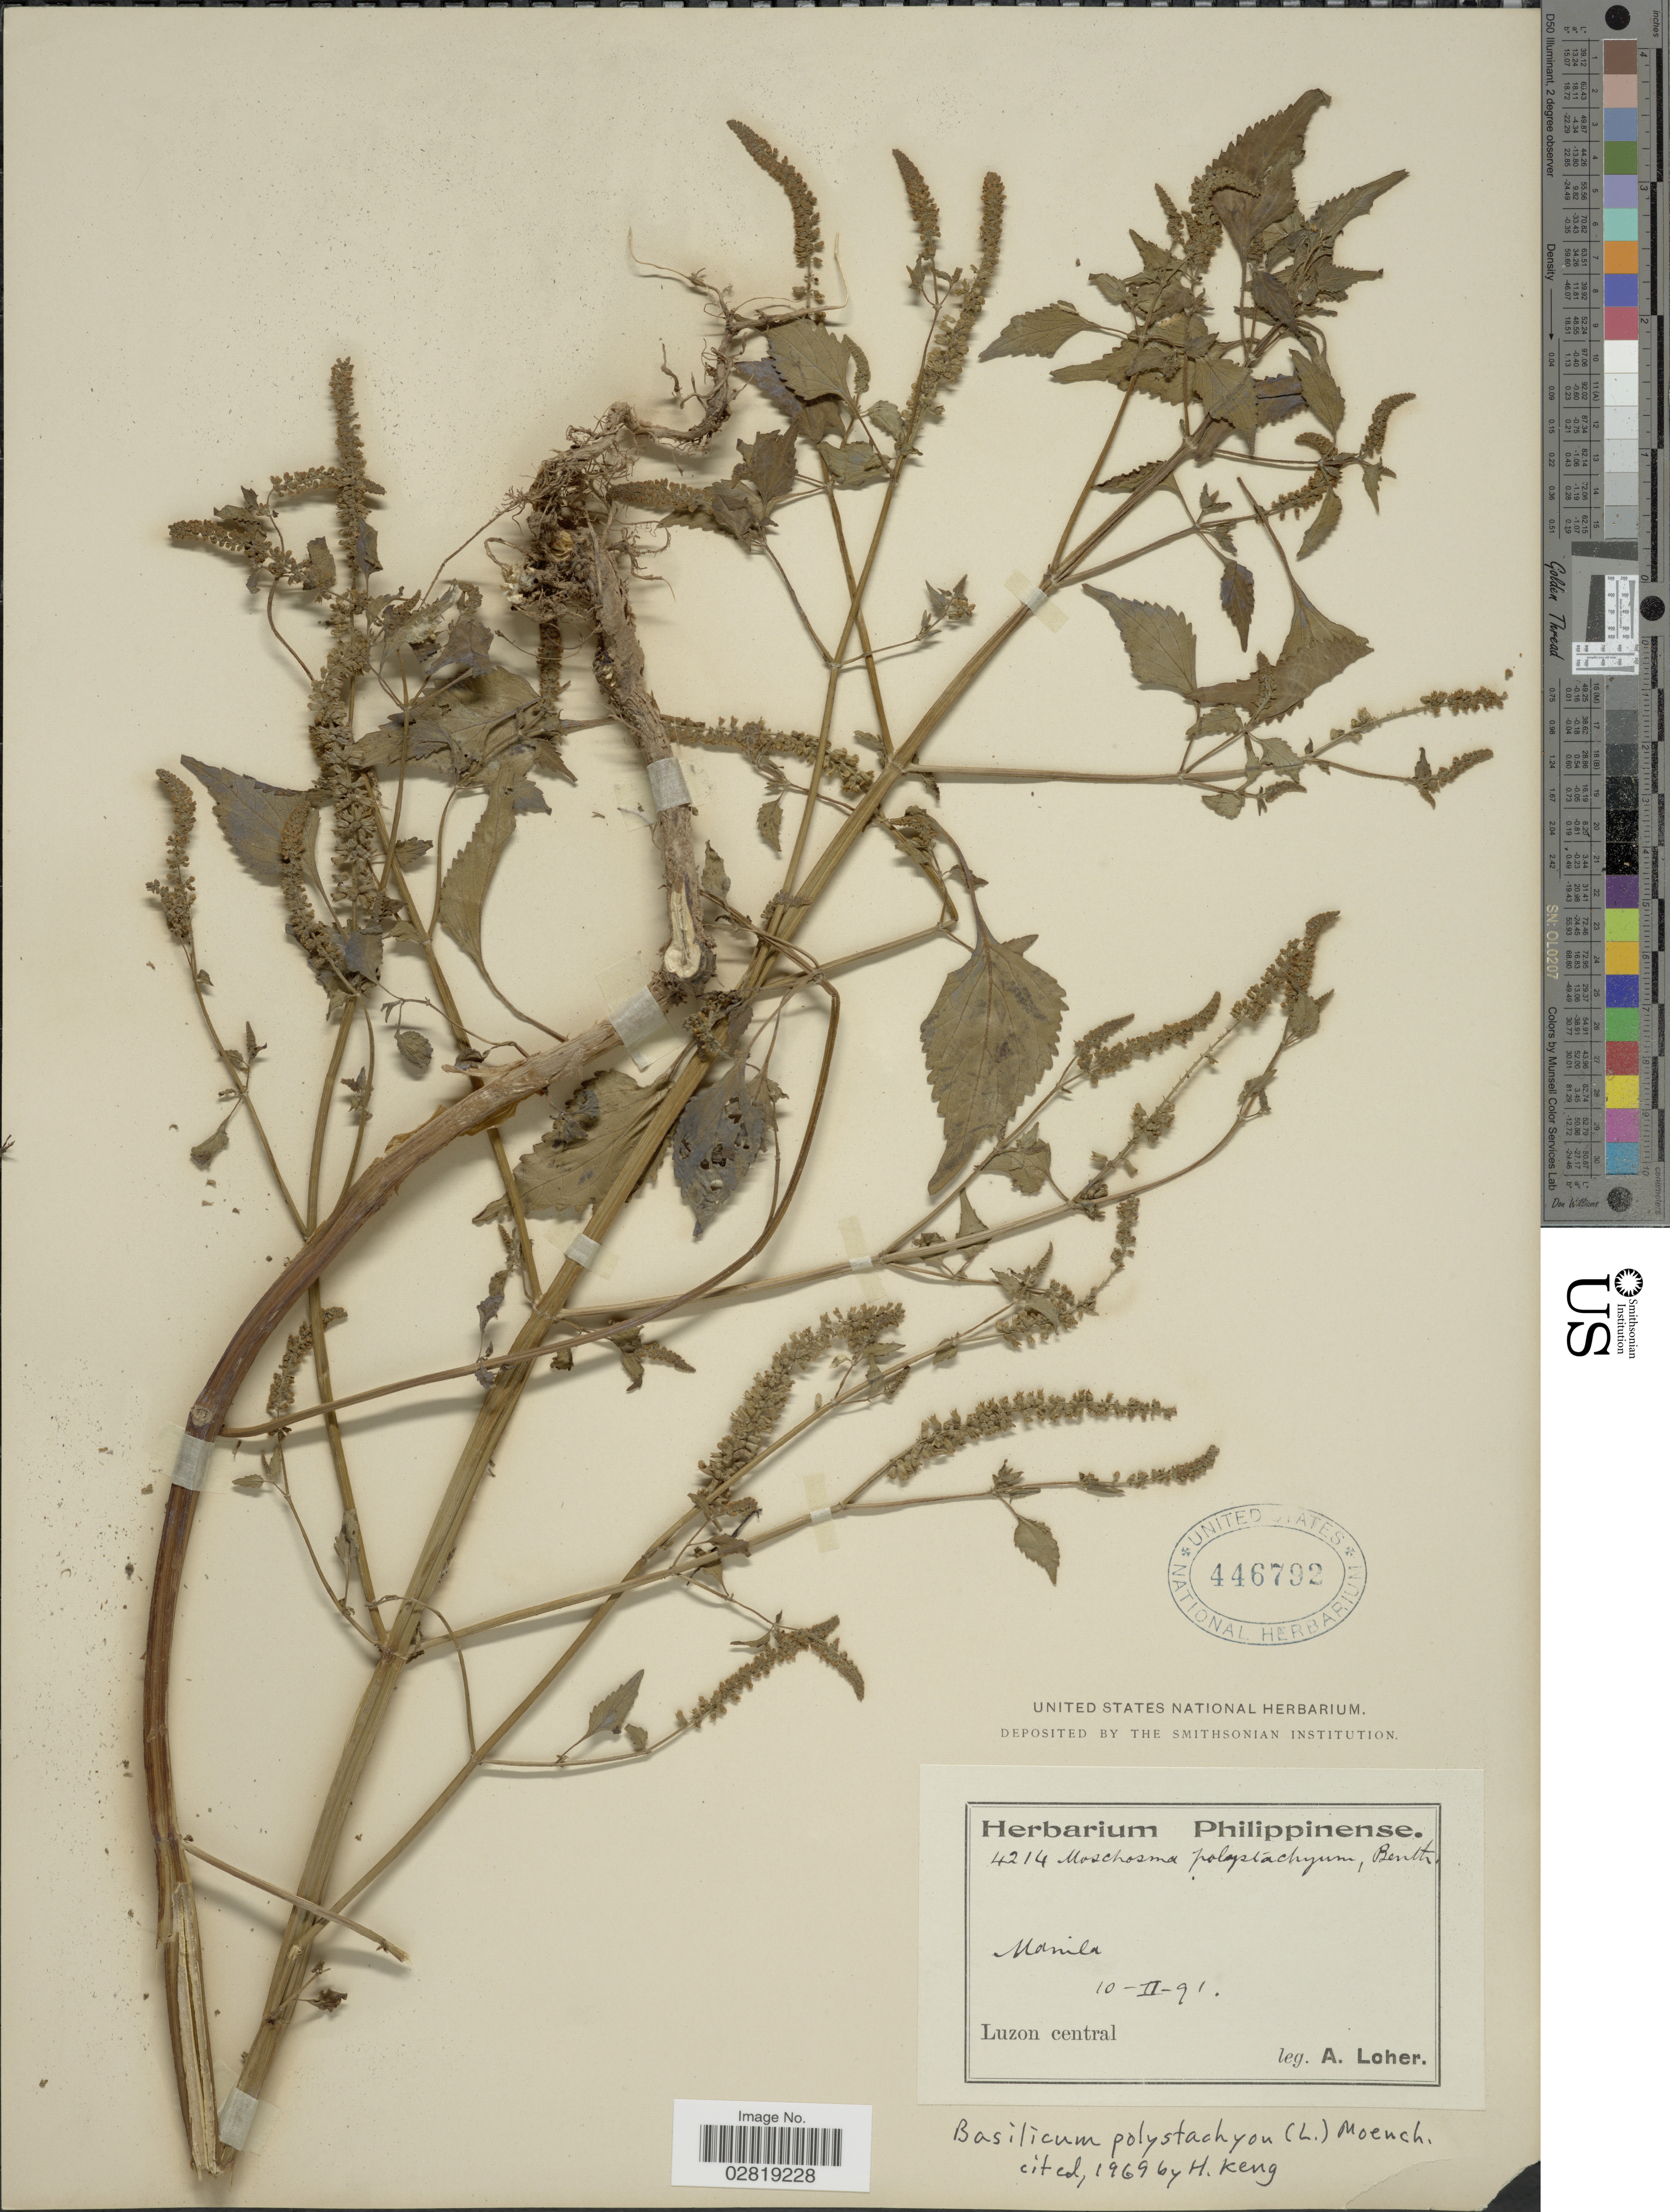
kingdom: Plantae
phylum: Tracheophyta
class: Magnoliopsida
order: Lamiales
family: Lamiaceae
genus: Basilicum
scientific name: Basilicum polystachyon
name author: (L.) Moench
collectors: A. Loher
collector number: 4214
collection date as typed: Transcribed d/m/y: 10/2/91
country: Philippines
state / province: Central Luzon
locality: Manila, Luzon Central.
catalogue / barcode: US 446792